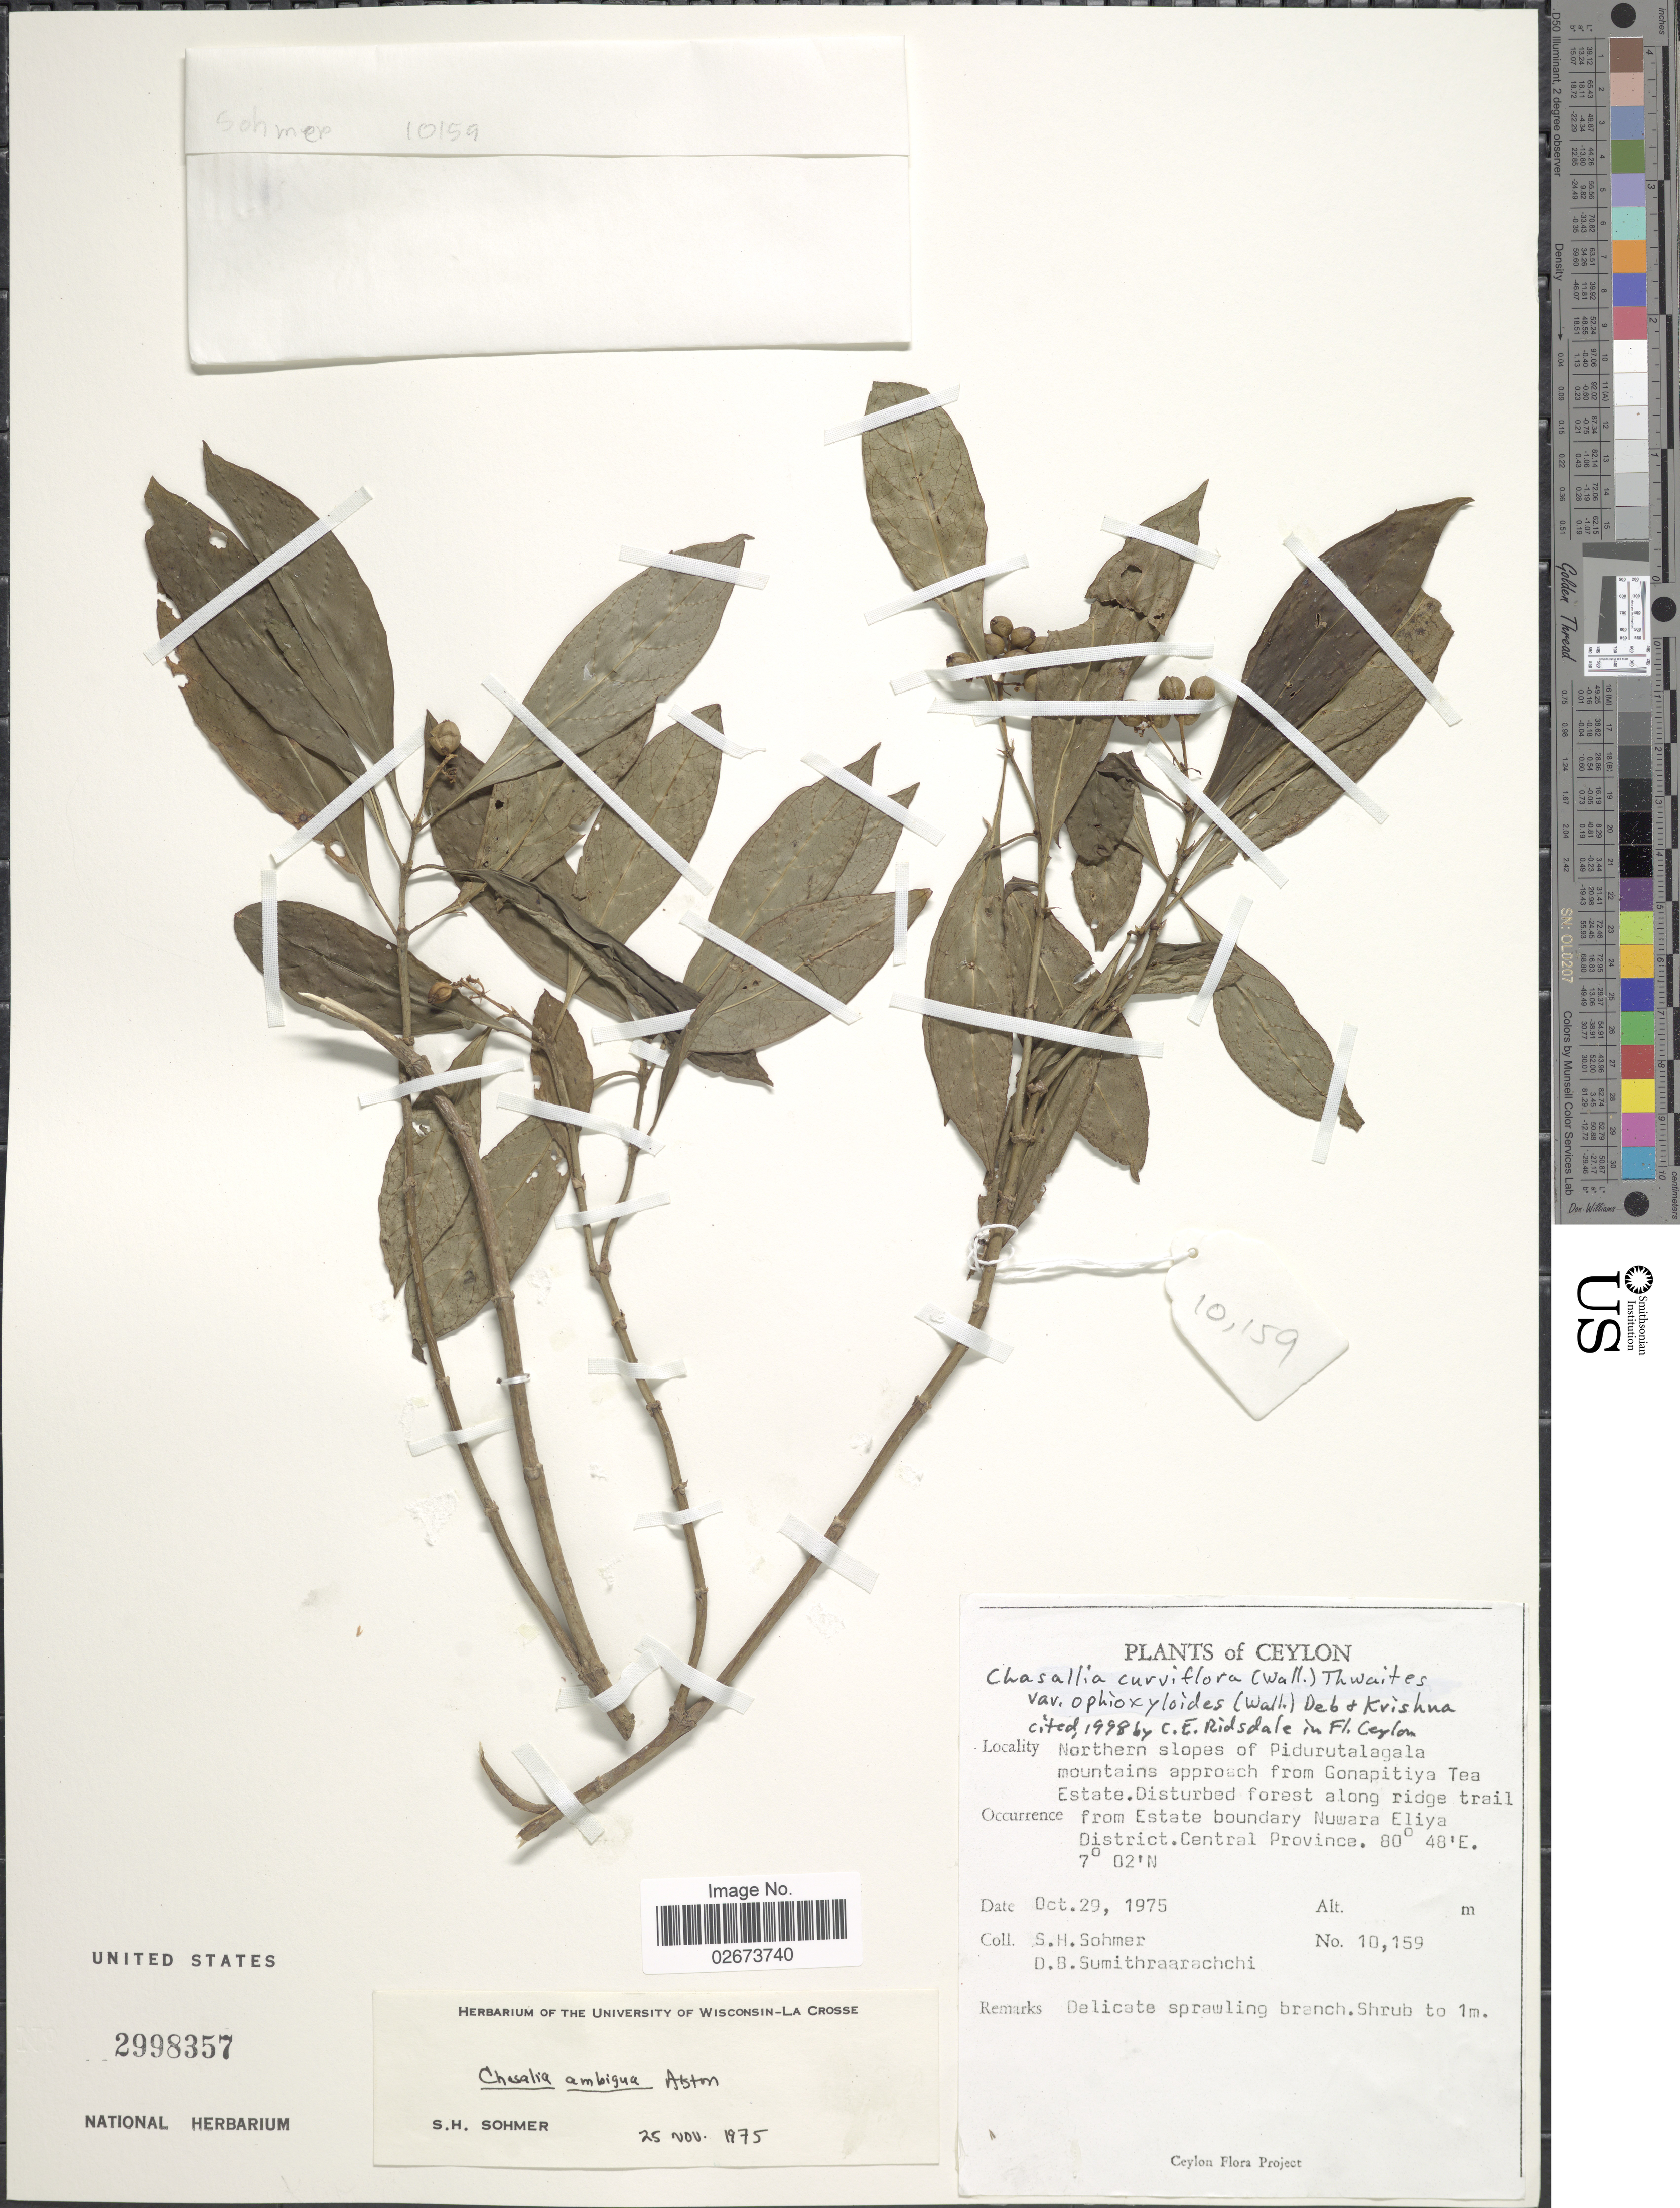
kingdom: Plantae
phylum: Tracheophyta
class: Magnoliopsida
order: Gentianales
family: Rubiaceae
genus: Chassalia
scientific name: Chassalia curviflora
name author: (Wall.) Thwaites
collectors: S. H. Sohmer & D. B. Sumithraarachchi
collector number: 10159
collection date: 1975-10-29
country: Sri Lanka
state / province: Central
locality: Ceylon, Northern slopes of Pidurutalagala mountains approach from Gonapitiya Tea Estate, disturbed forest along ridge trail from Estate boundary Nuwara Eliya District.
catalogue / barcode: US 2998357